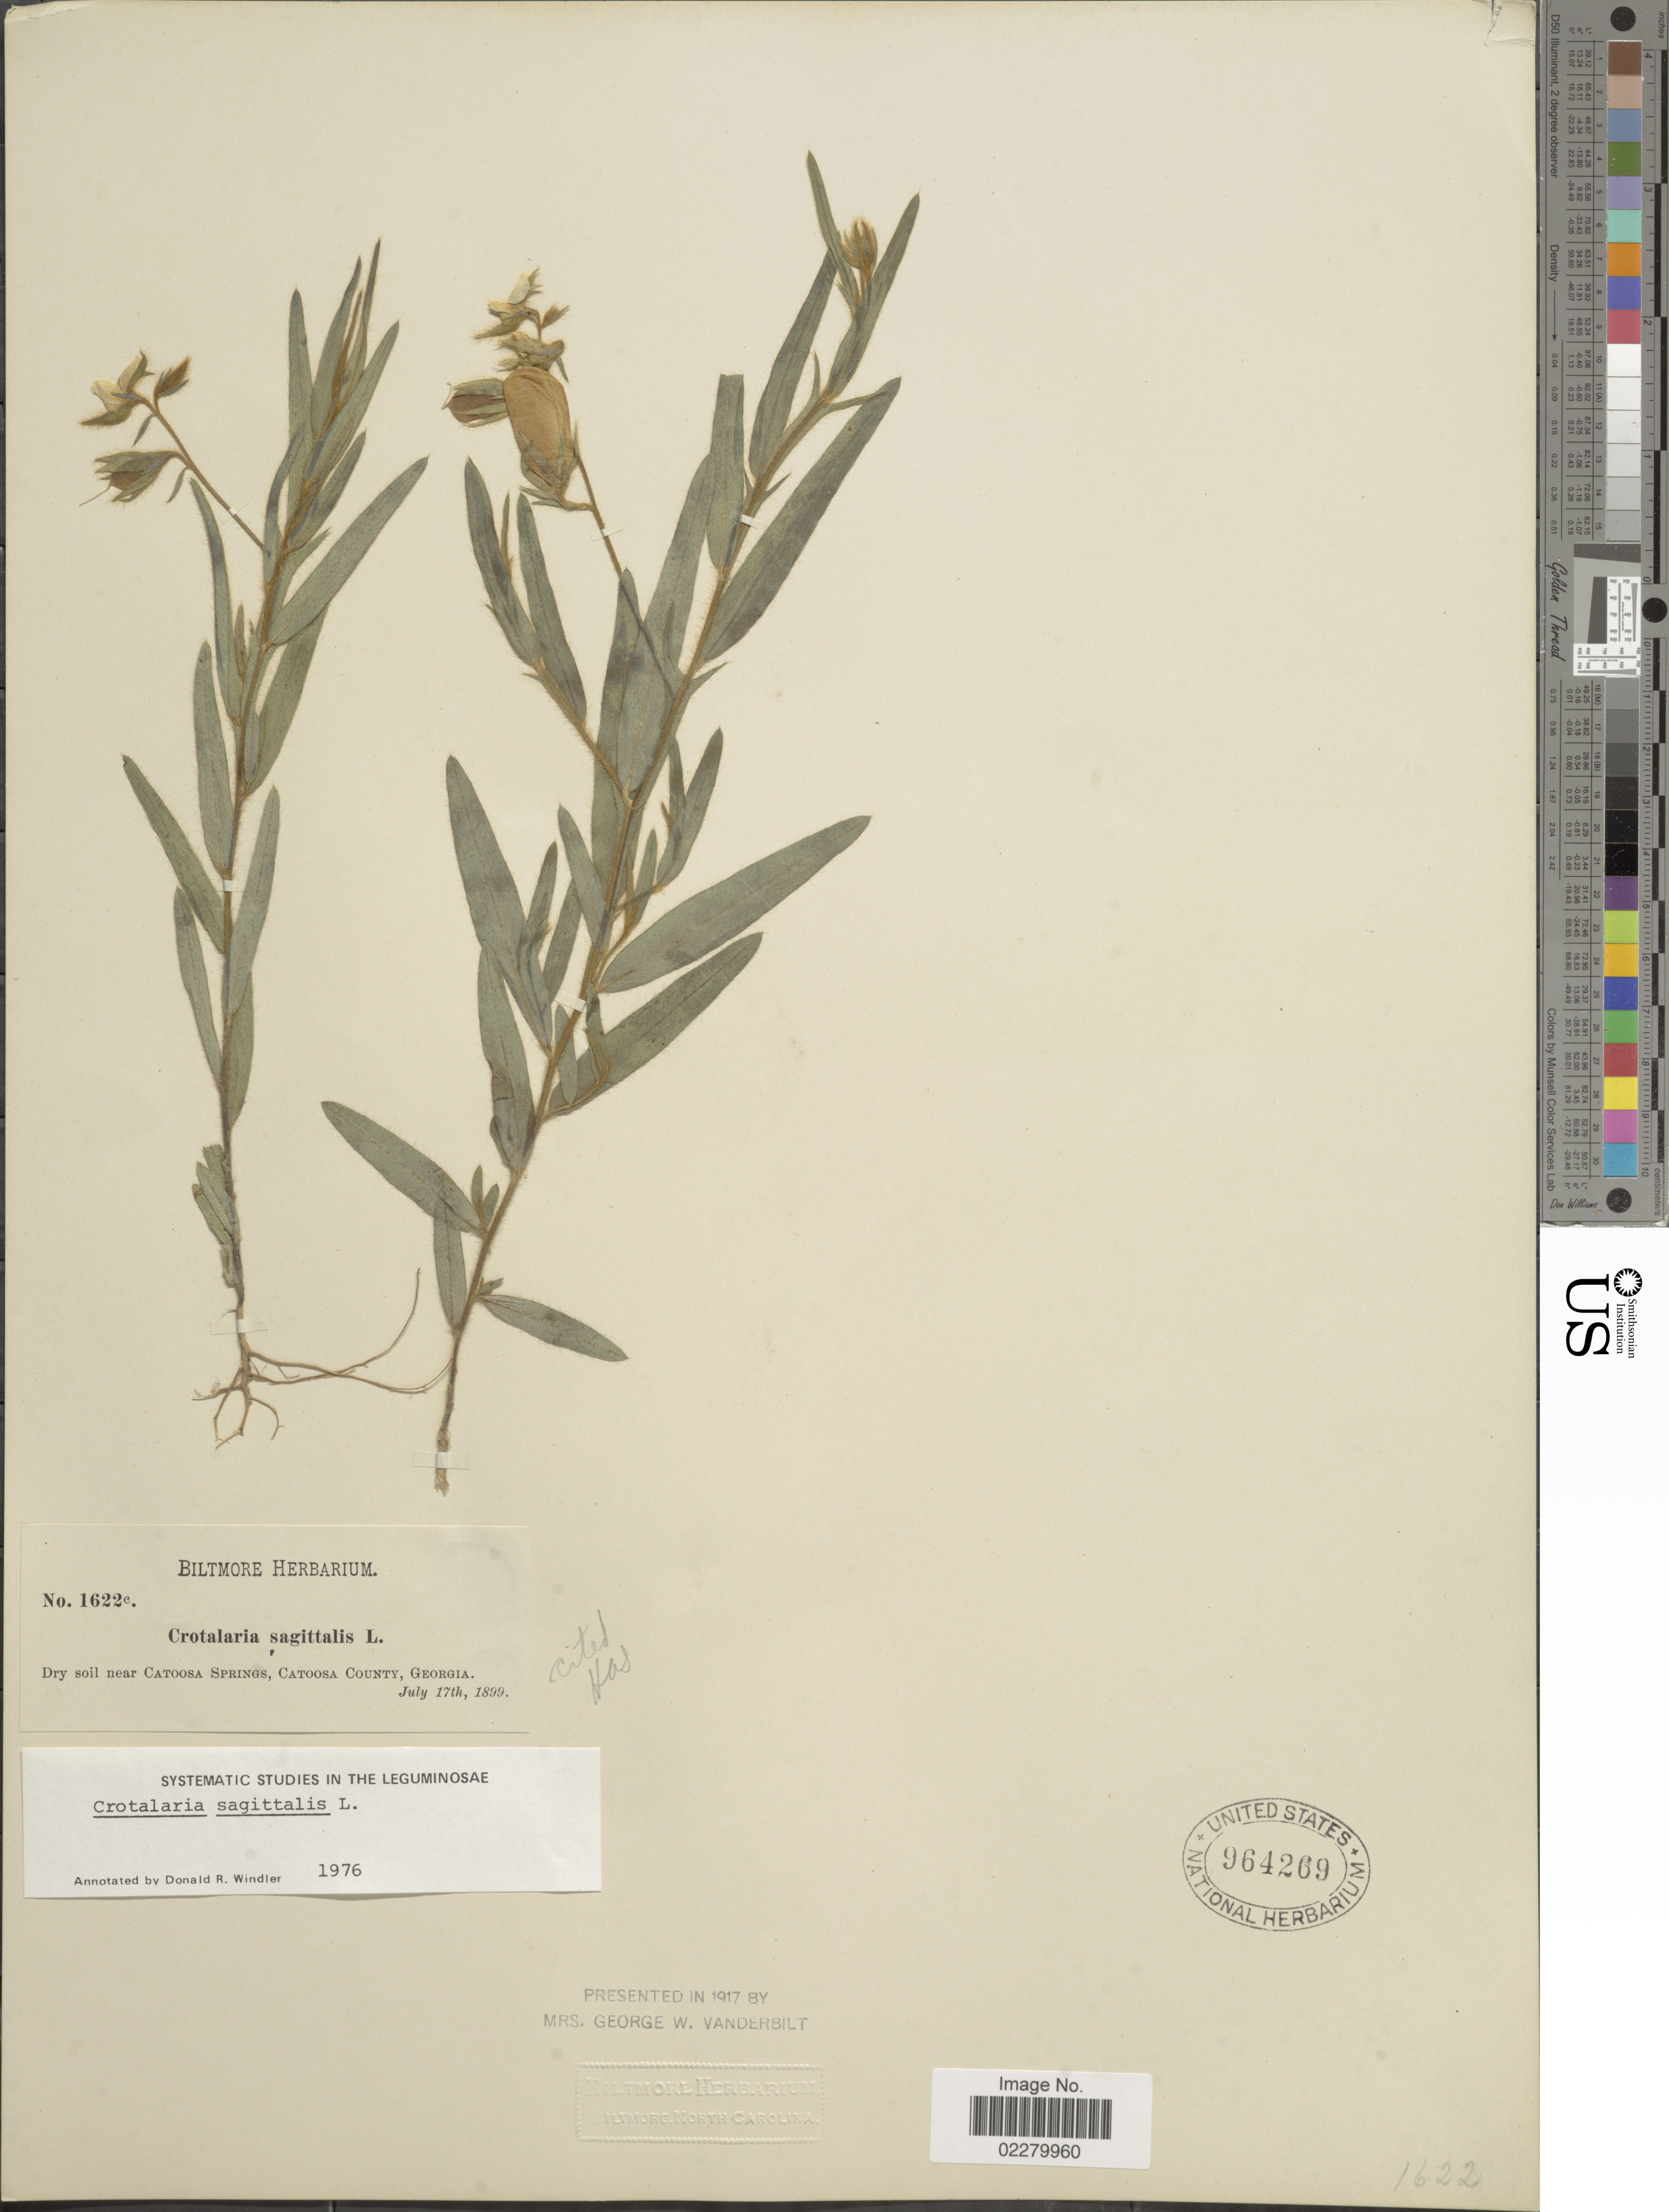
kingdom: Plantae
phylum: Tracheophyta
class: Magnoliopsida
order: Fabales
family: Fabaceae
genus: Crotalaria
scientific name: Crotalaria sagittalis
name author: L.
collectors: ex herb. Biltmore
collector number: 1622c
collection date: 1899-07-17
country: United States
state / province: Georgia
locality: Dry soil near Catoosa Springs, Catoosa County, Georgia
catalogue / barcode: US 964269